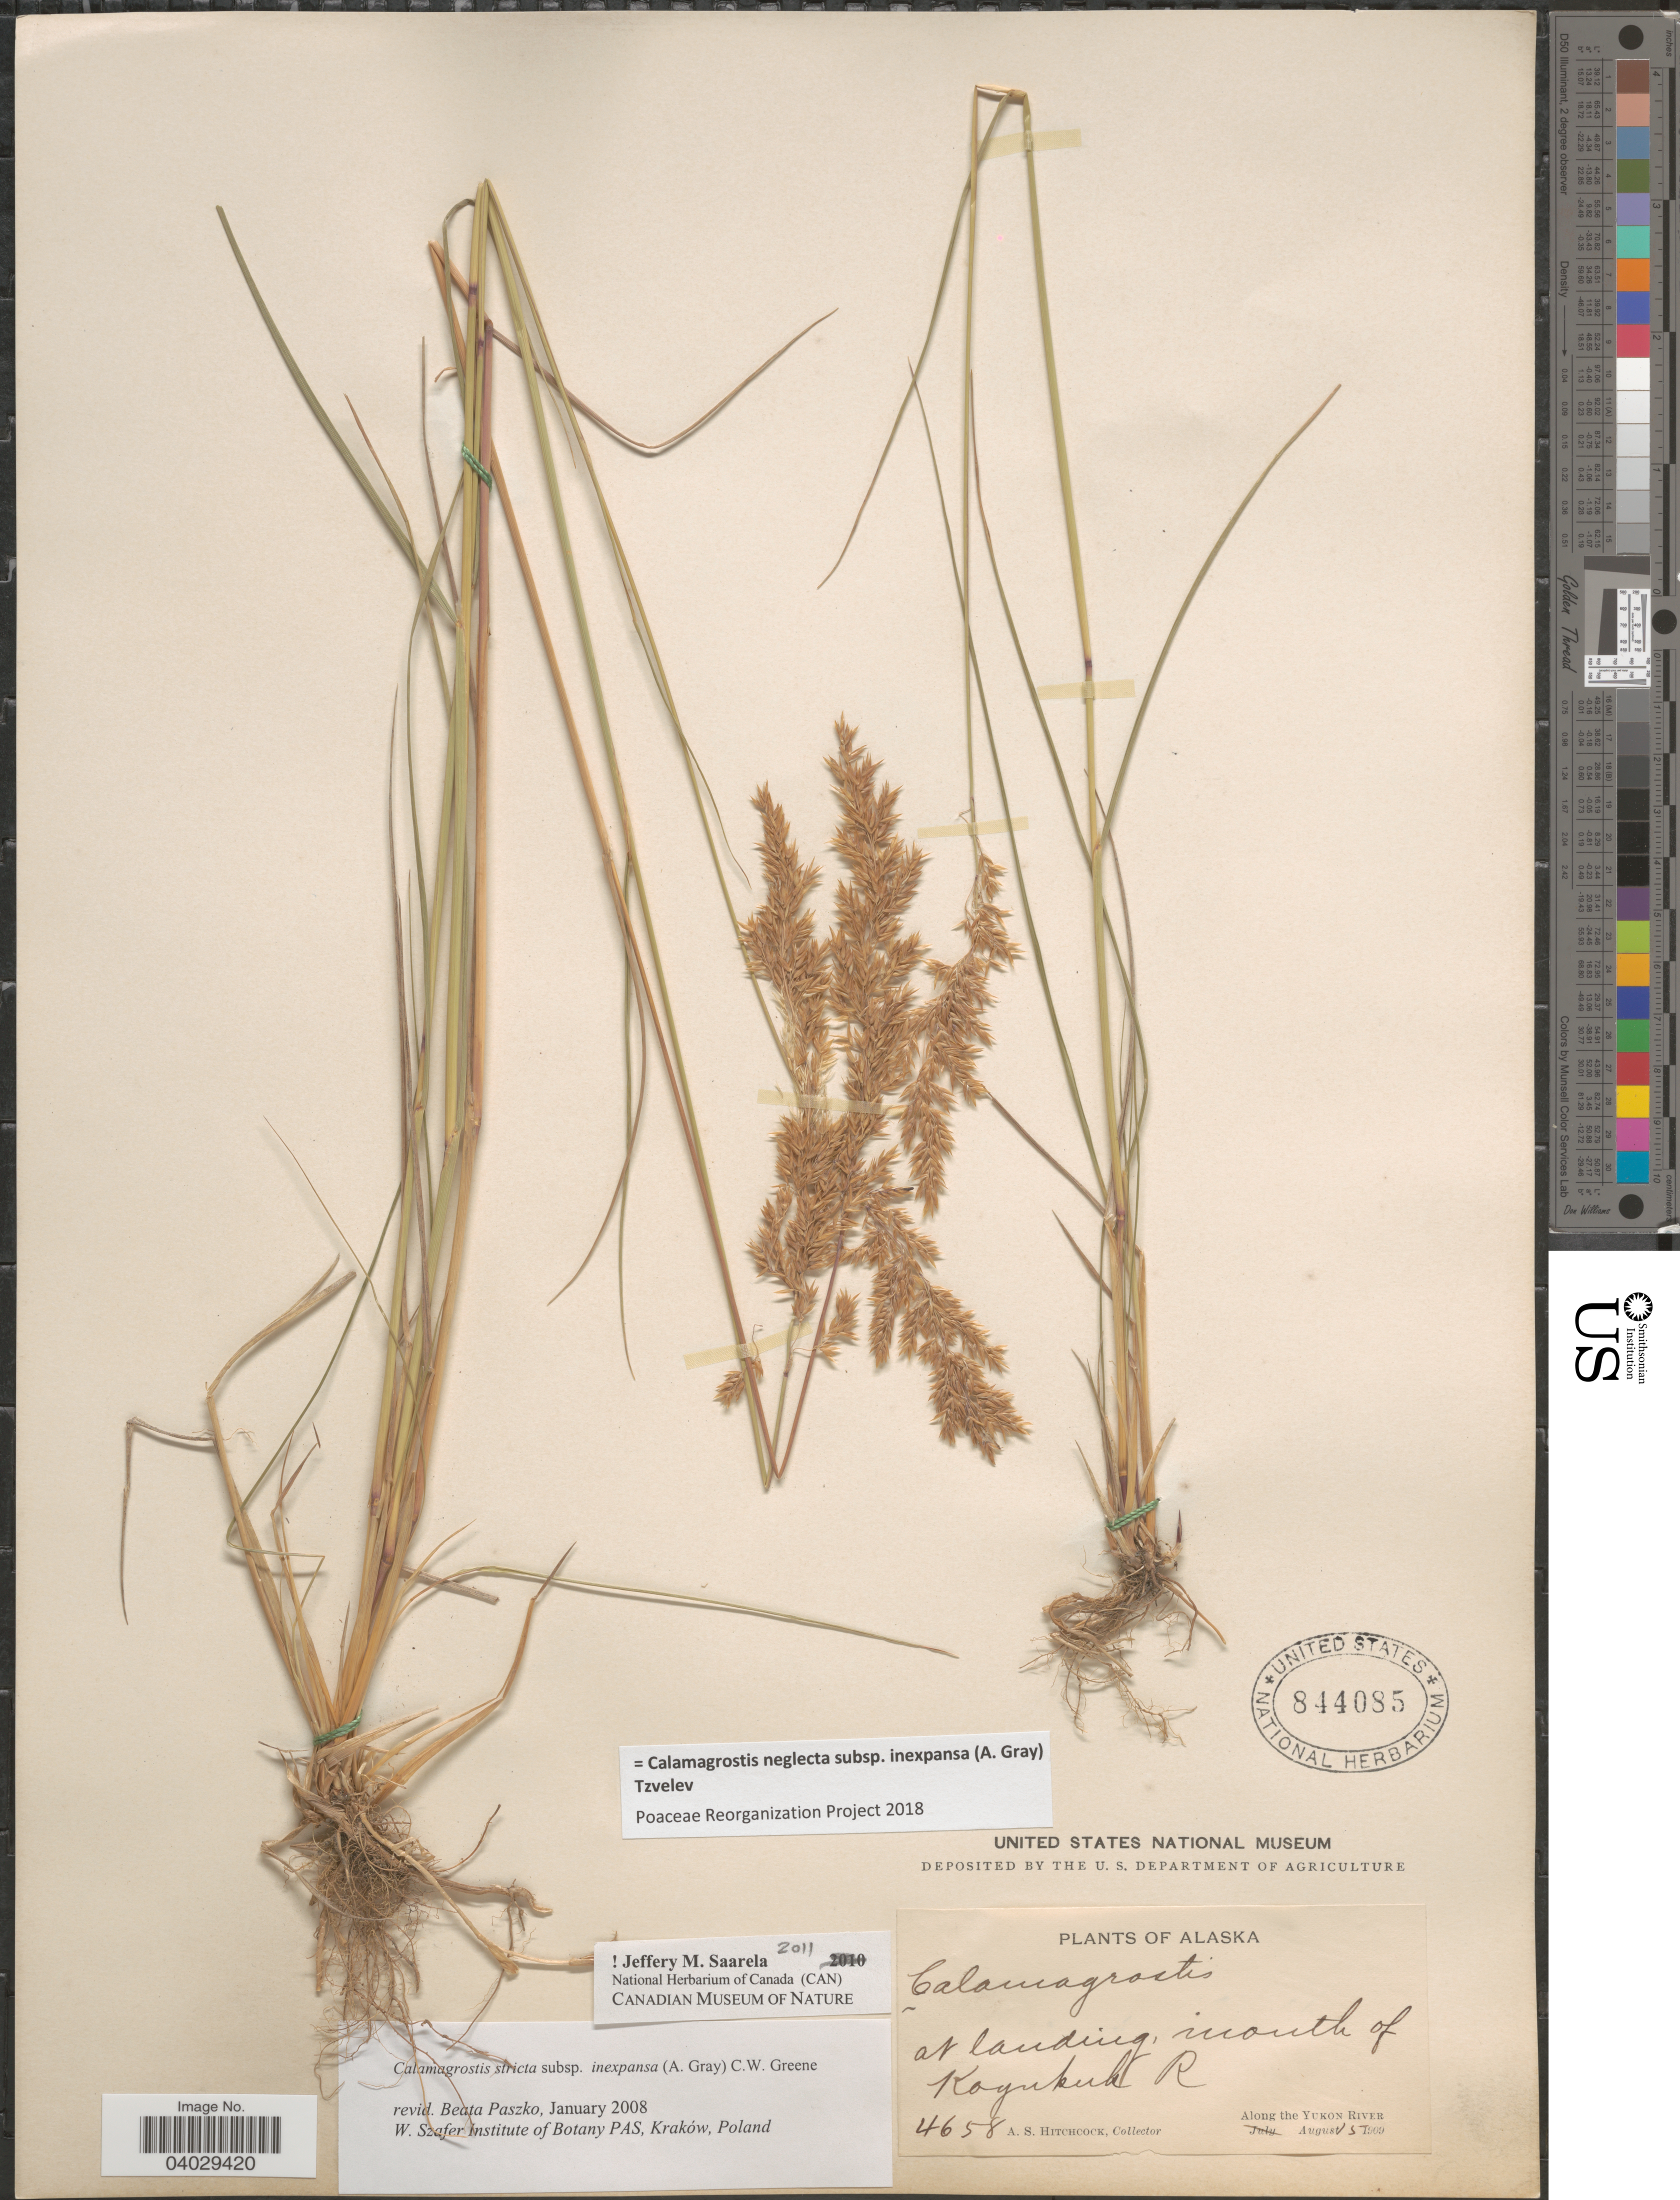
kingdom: Plantae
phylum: Tracheophyta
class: Liliopsida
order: Poales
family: Poaceae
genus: Calamagrostis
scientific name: Calamagrostis neglecta subsp. inexpansa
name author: (A. Gray) Tzvelev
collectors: A. S. Hitchcock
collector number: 4658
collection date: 1909-08-15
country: United States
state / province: Alaska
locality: At landing, mouth of Koyukuk R. Along the Yukon River.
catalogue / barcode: US 844085